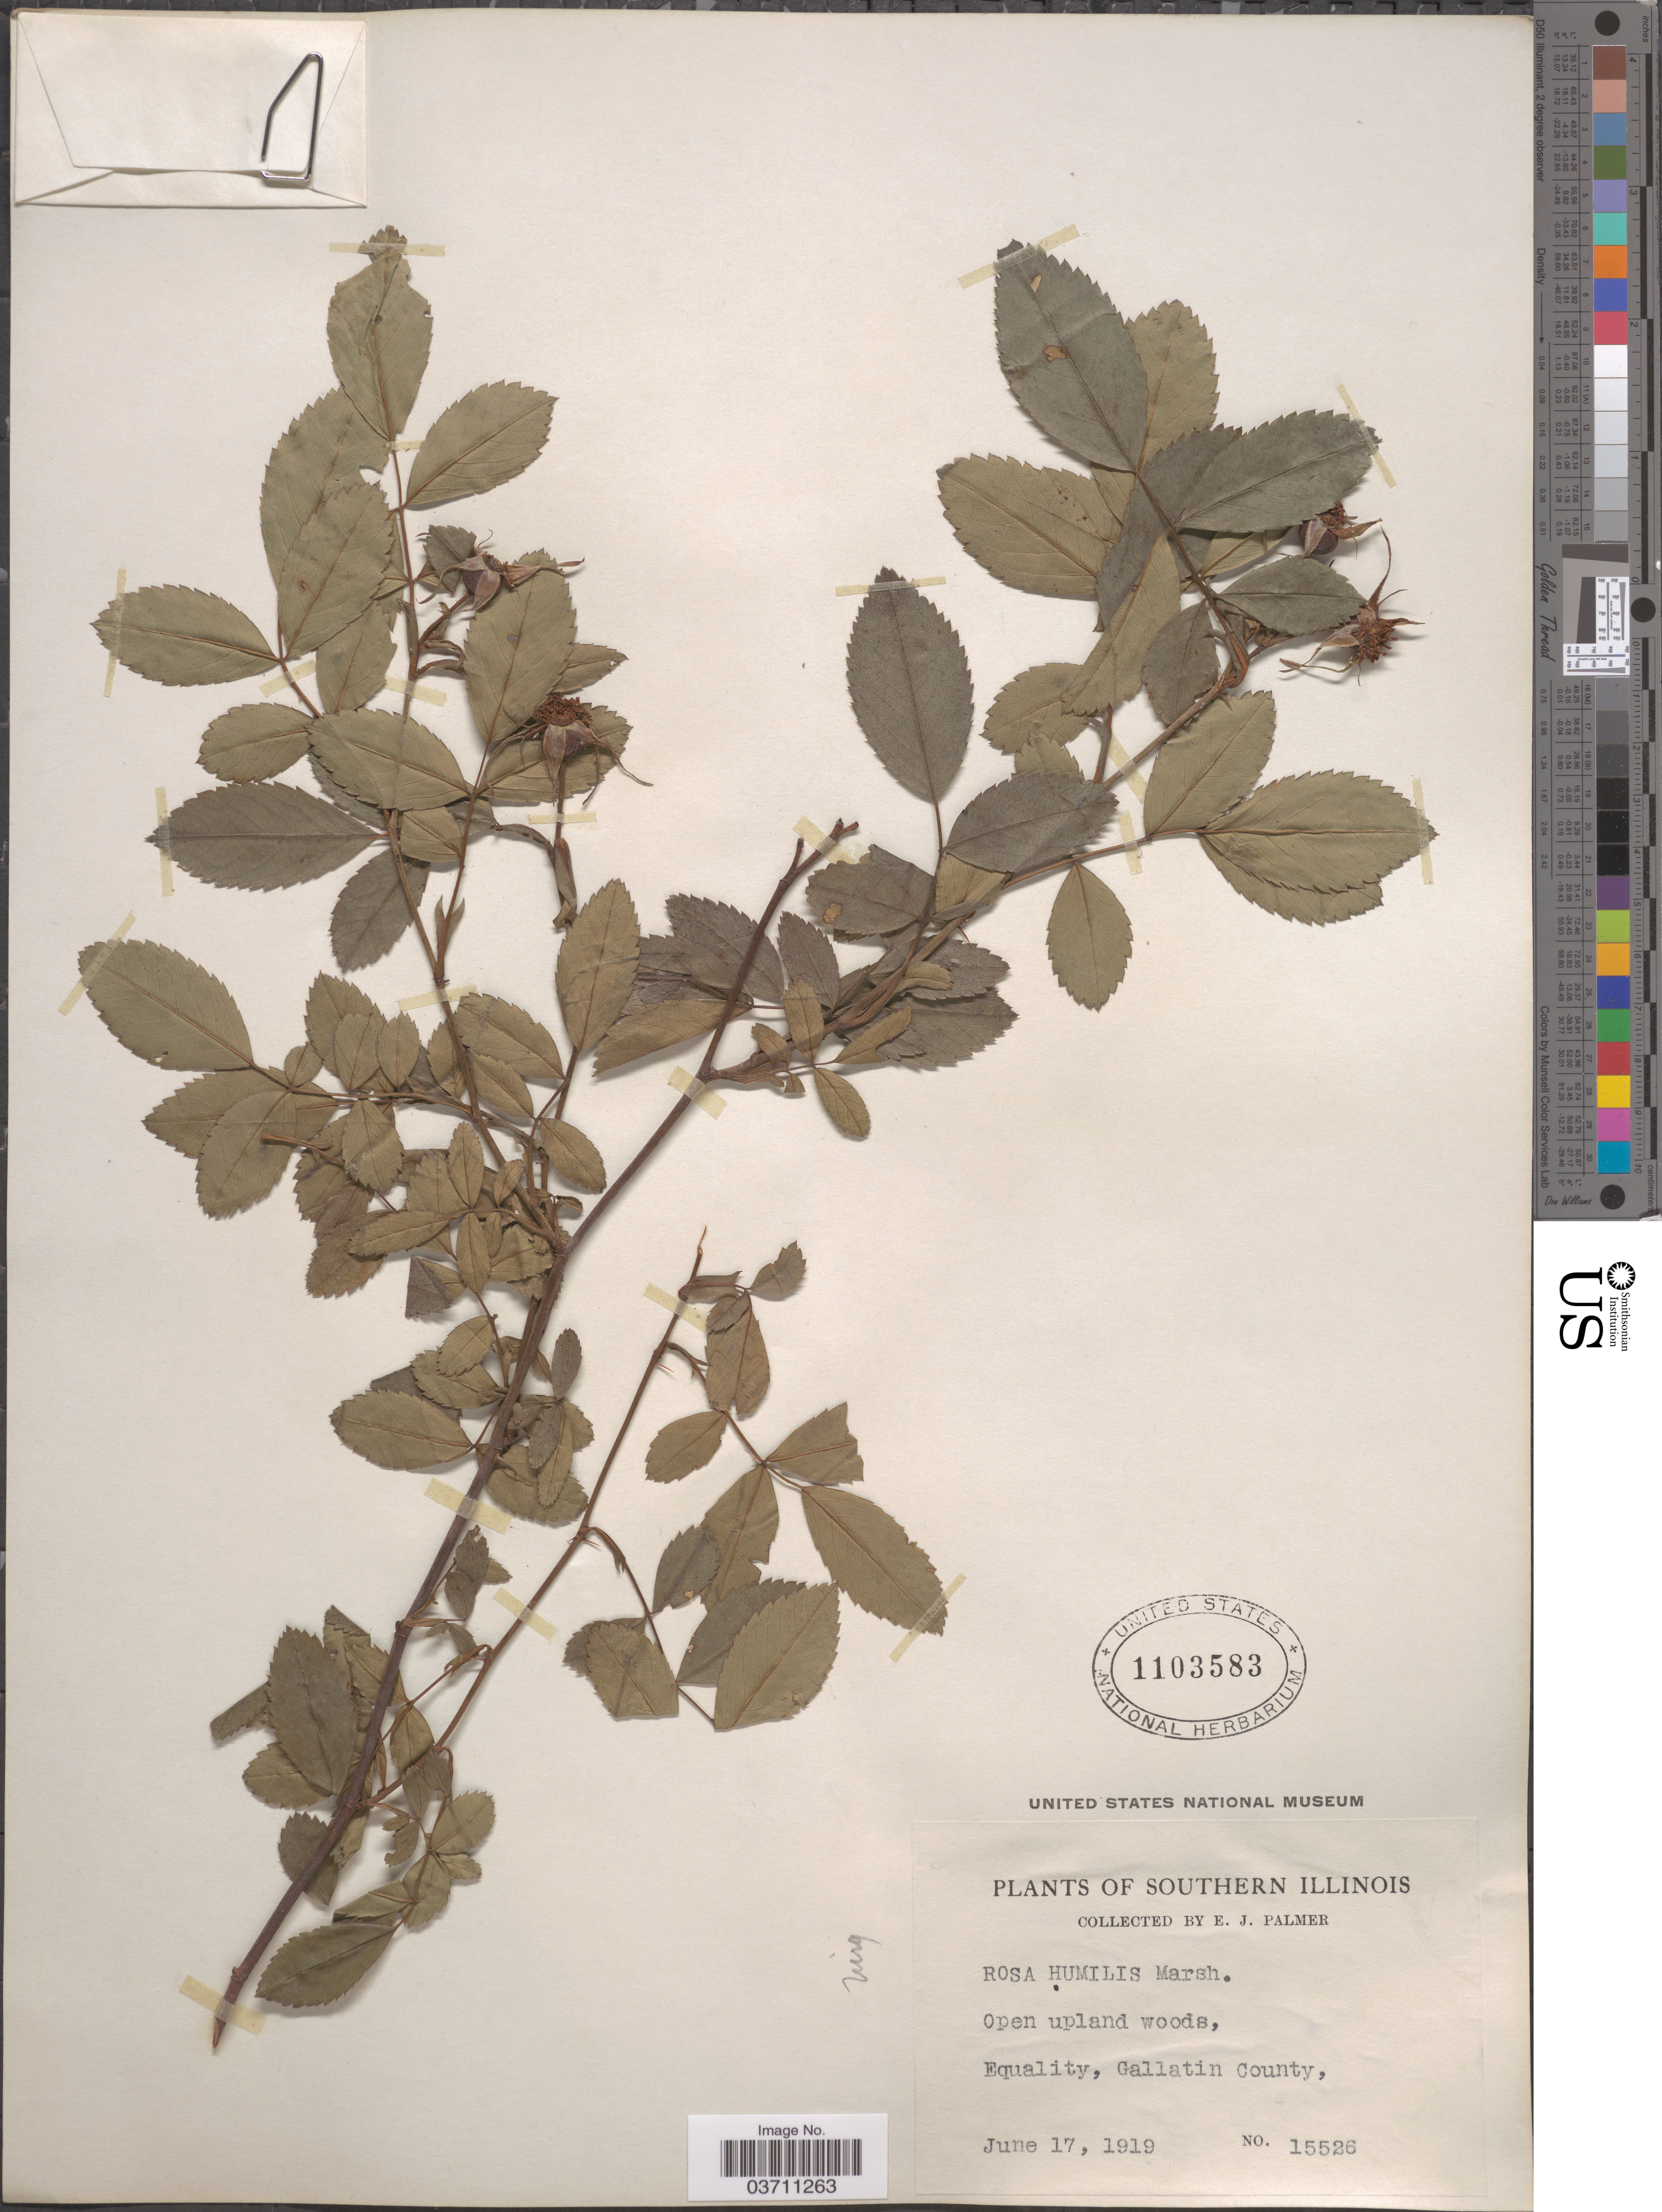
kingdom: Plantae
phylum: Tracheophyta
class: Magnoliopsida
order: Rosales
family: Rosaceae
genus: Rosa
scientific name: Rosa lucida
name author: Meehan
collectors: E. J. Palmer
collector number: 15526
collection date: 1919-06-17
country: United States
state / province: Illinois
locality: Southern Illinois. Equality, Gallatin County.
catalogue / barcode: US 1103583